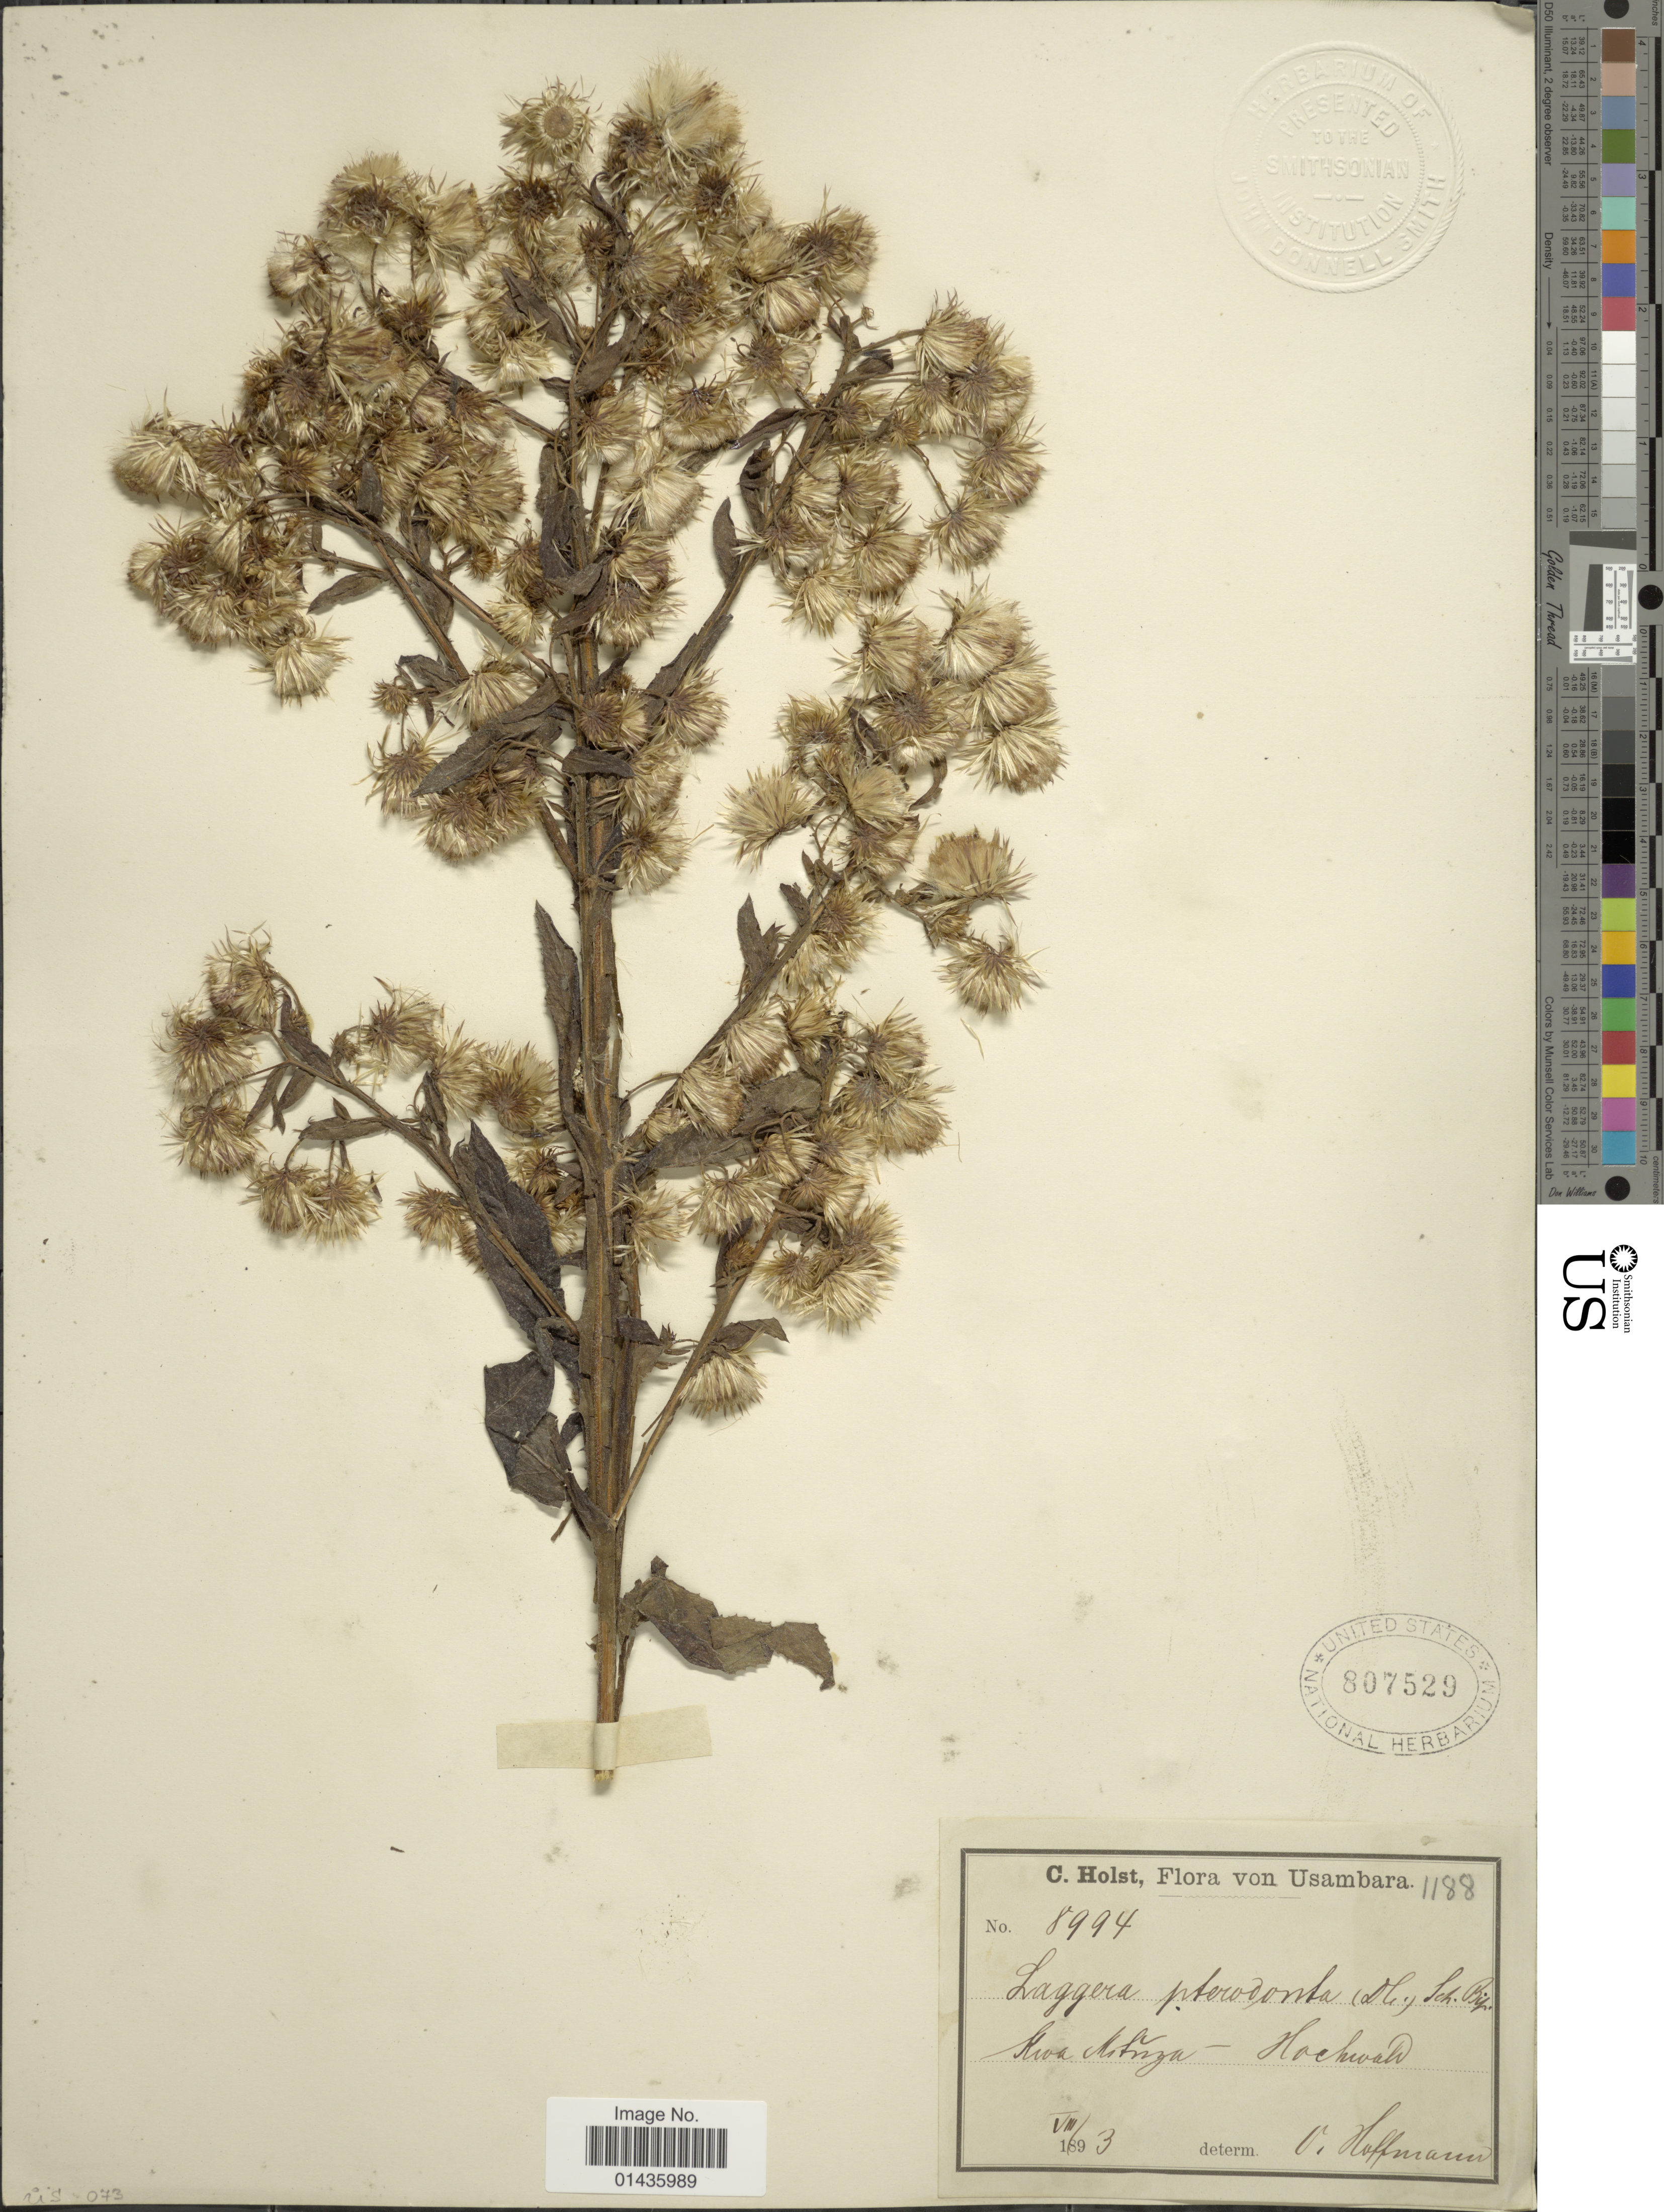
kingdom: Plantae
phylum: Tracheophyta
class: Magnoliopsida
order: Asterales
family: Asteraceae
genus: Laggera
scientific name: Laggera perrottetiana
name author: DC.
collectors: C. H. Holst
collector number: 8994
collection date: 1893-08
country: Tanzania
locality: Usambara, Kwa Nitanga-Hochwald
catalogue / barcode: US 807529